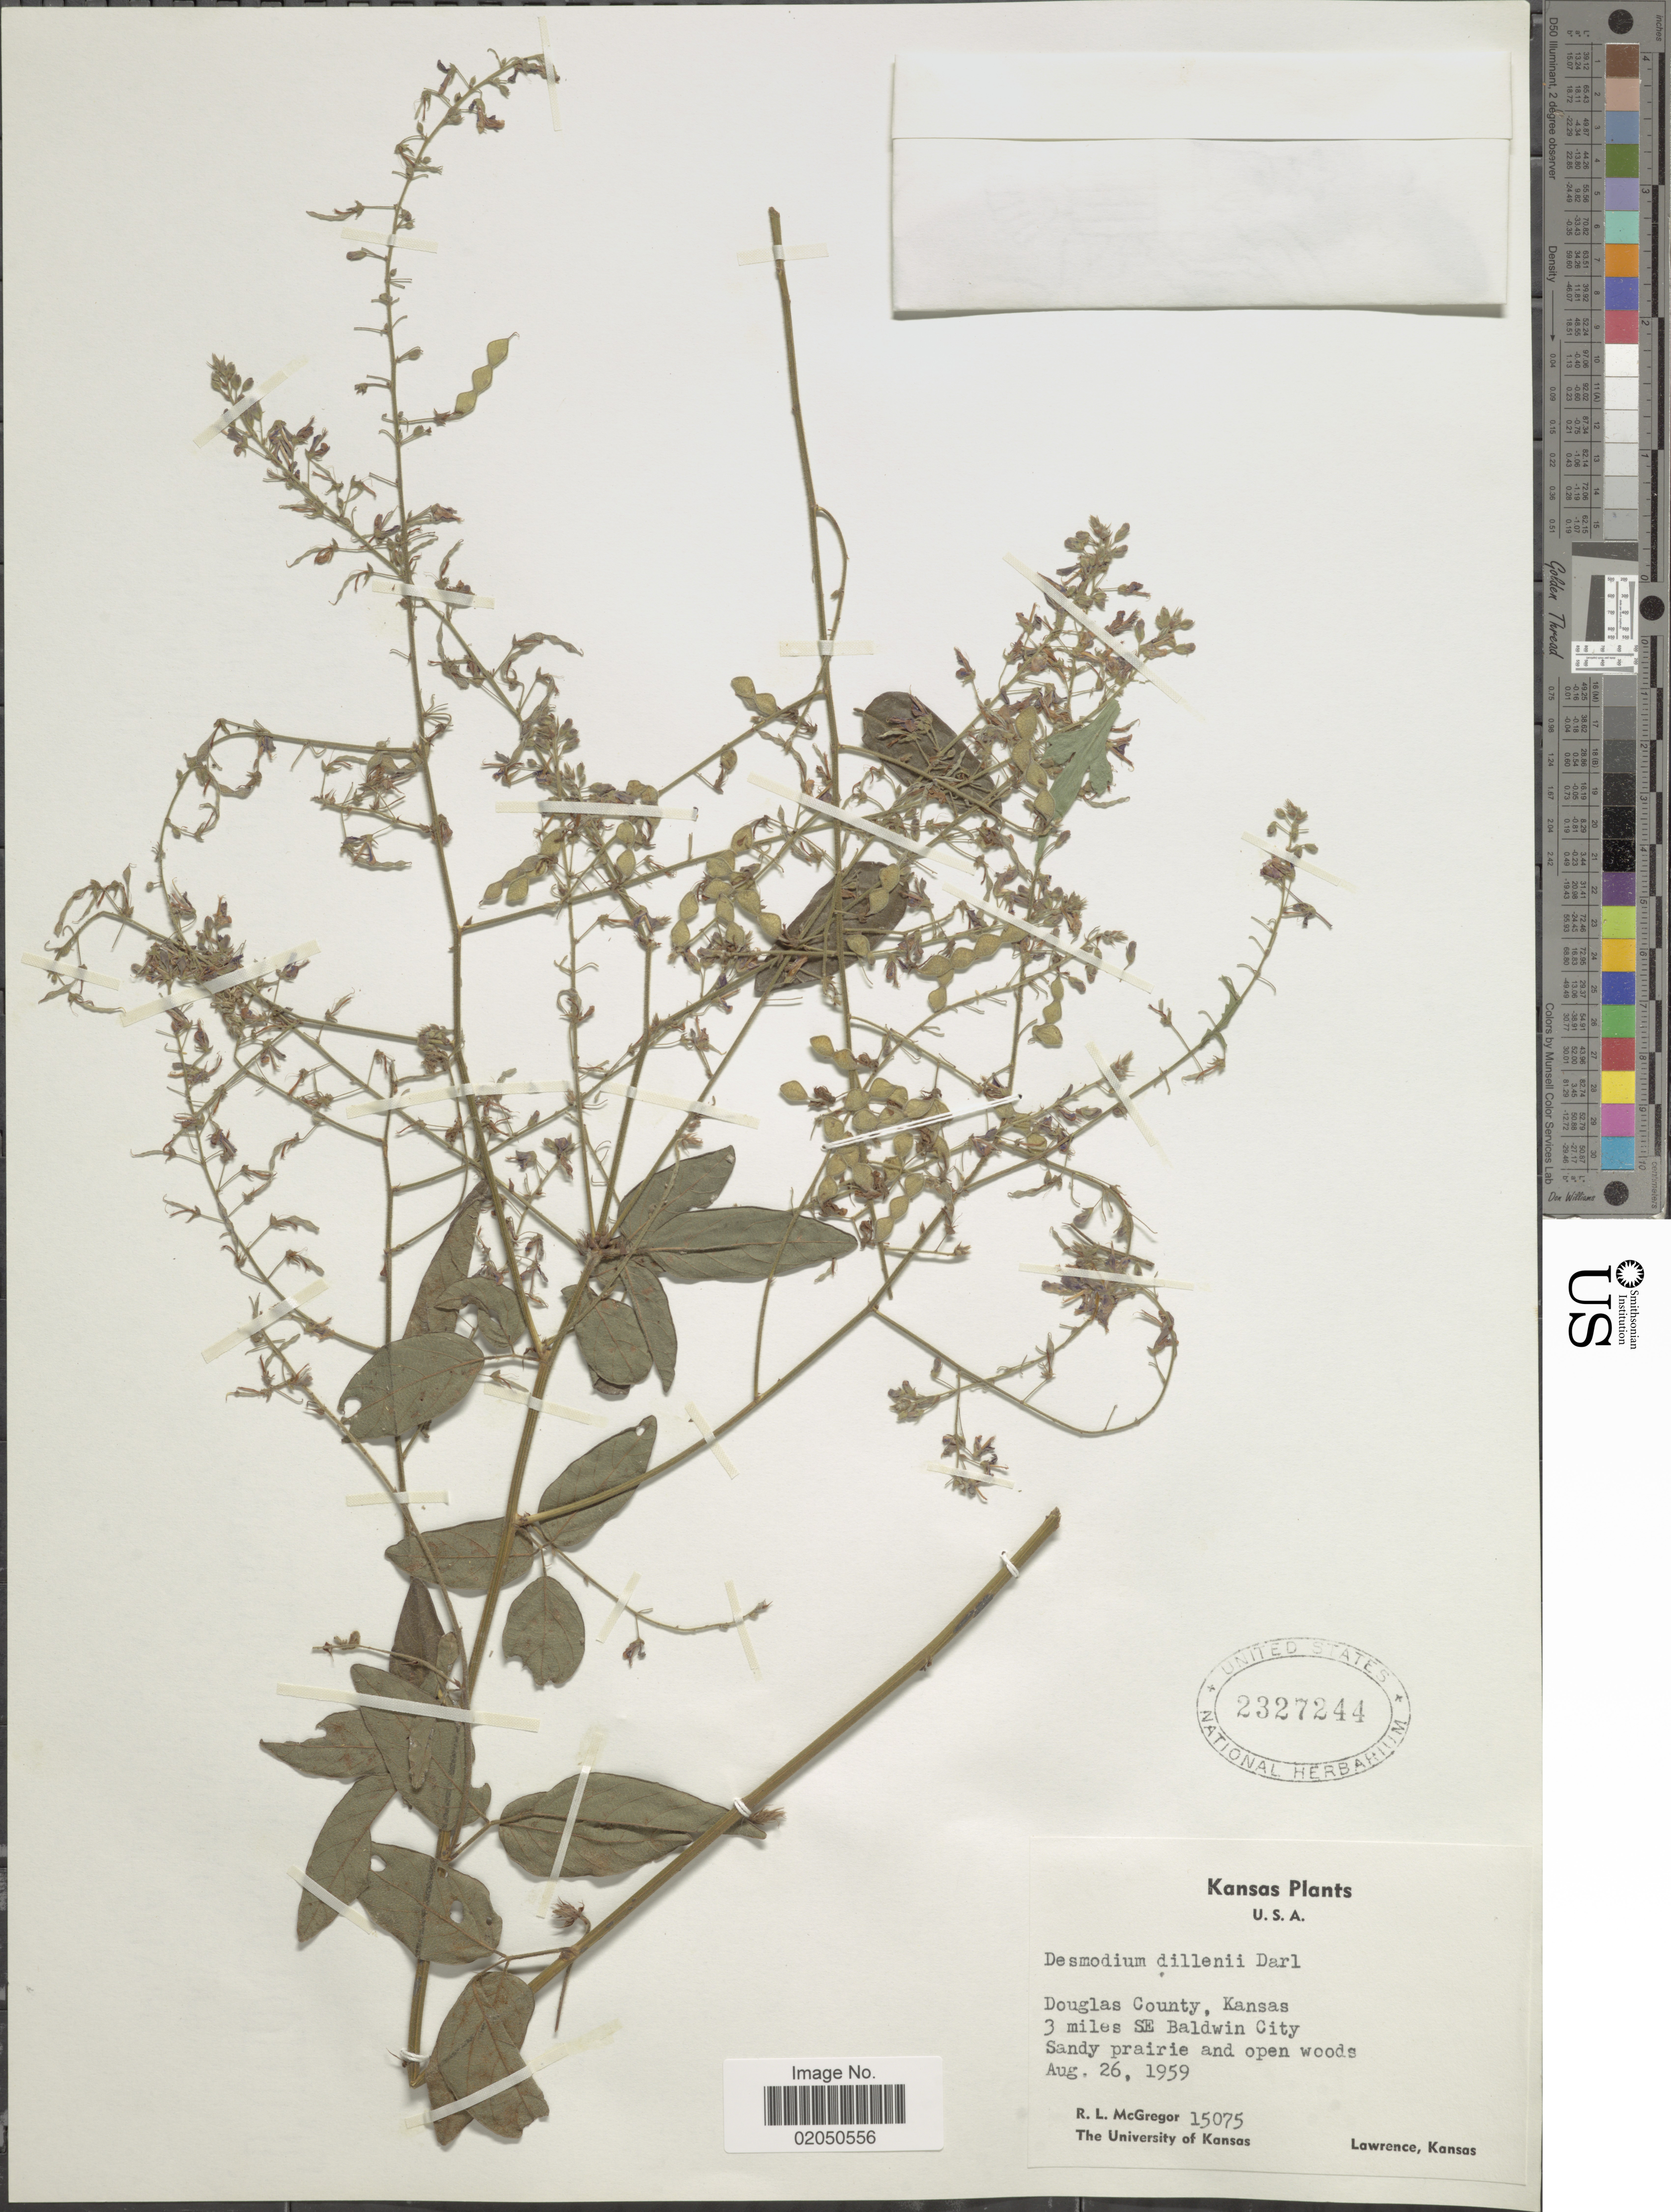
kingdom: Plantae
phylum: Tracheophyta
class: Magnoliopsida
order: Fabales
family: Fabaceae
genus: Desmodium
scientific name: Desmodium glabellum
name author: (Michx.) DC.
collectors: R. McGregor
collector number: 15075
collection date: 1959-08-26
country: United States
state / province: Kansas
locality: Douglas County, Kansas, 3 miles SE Baldwin City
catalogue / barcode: US 2327244